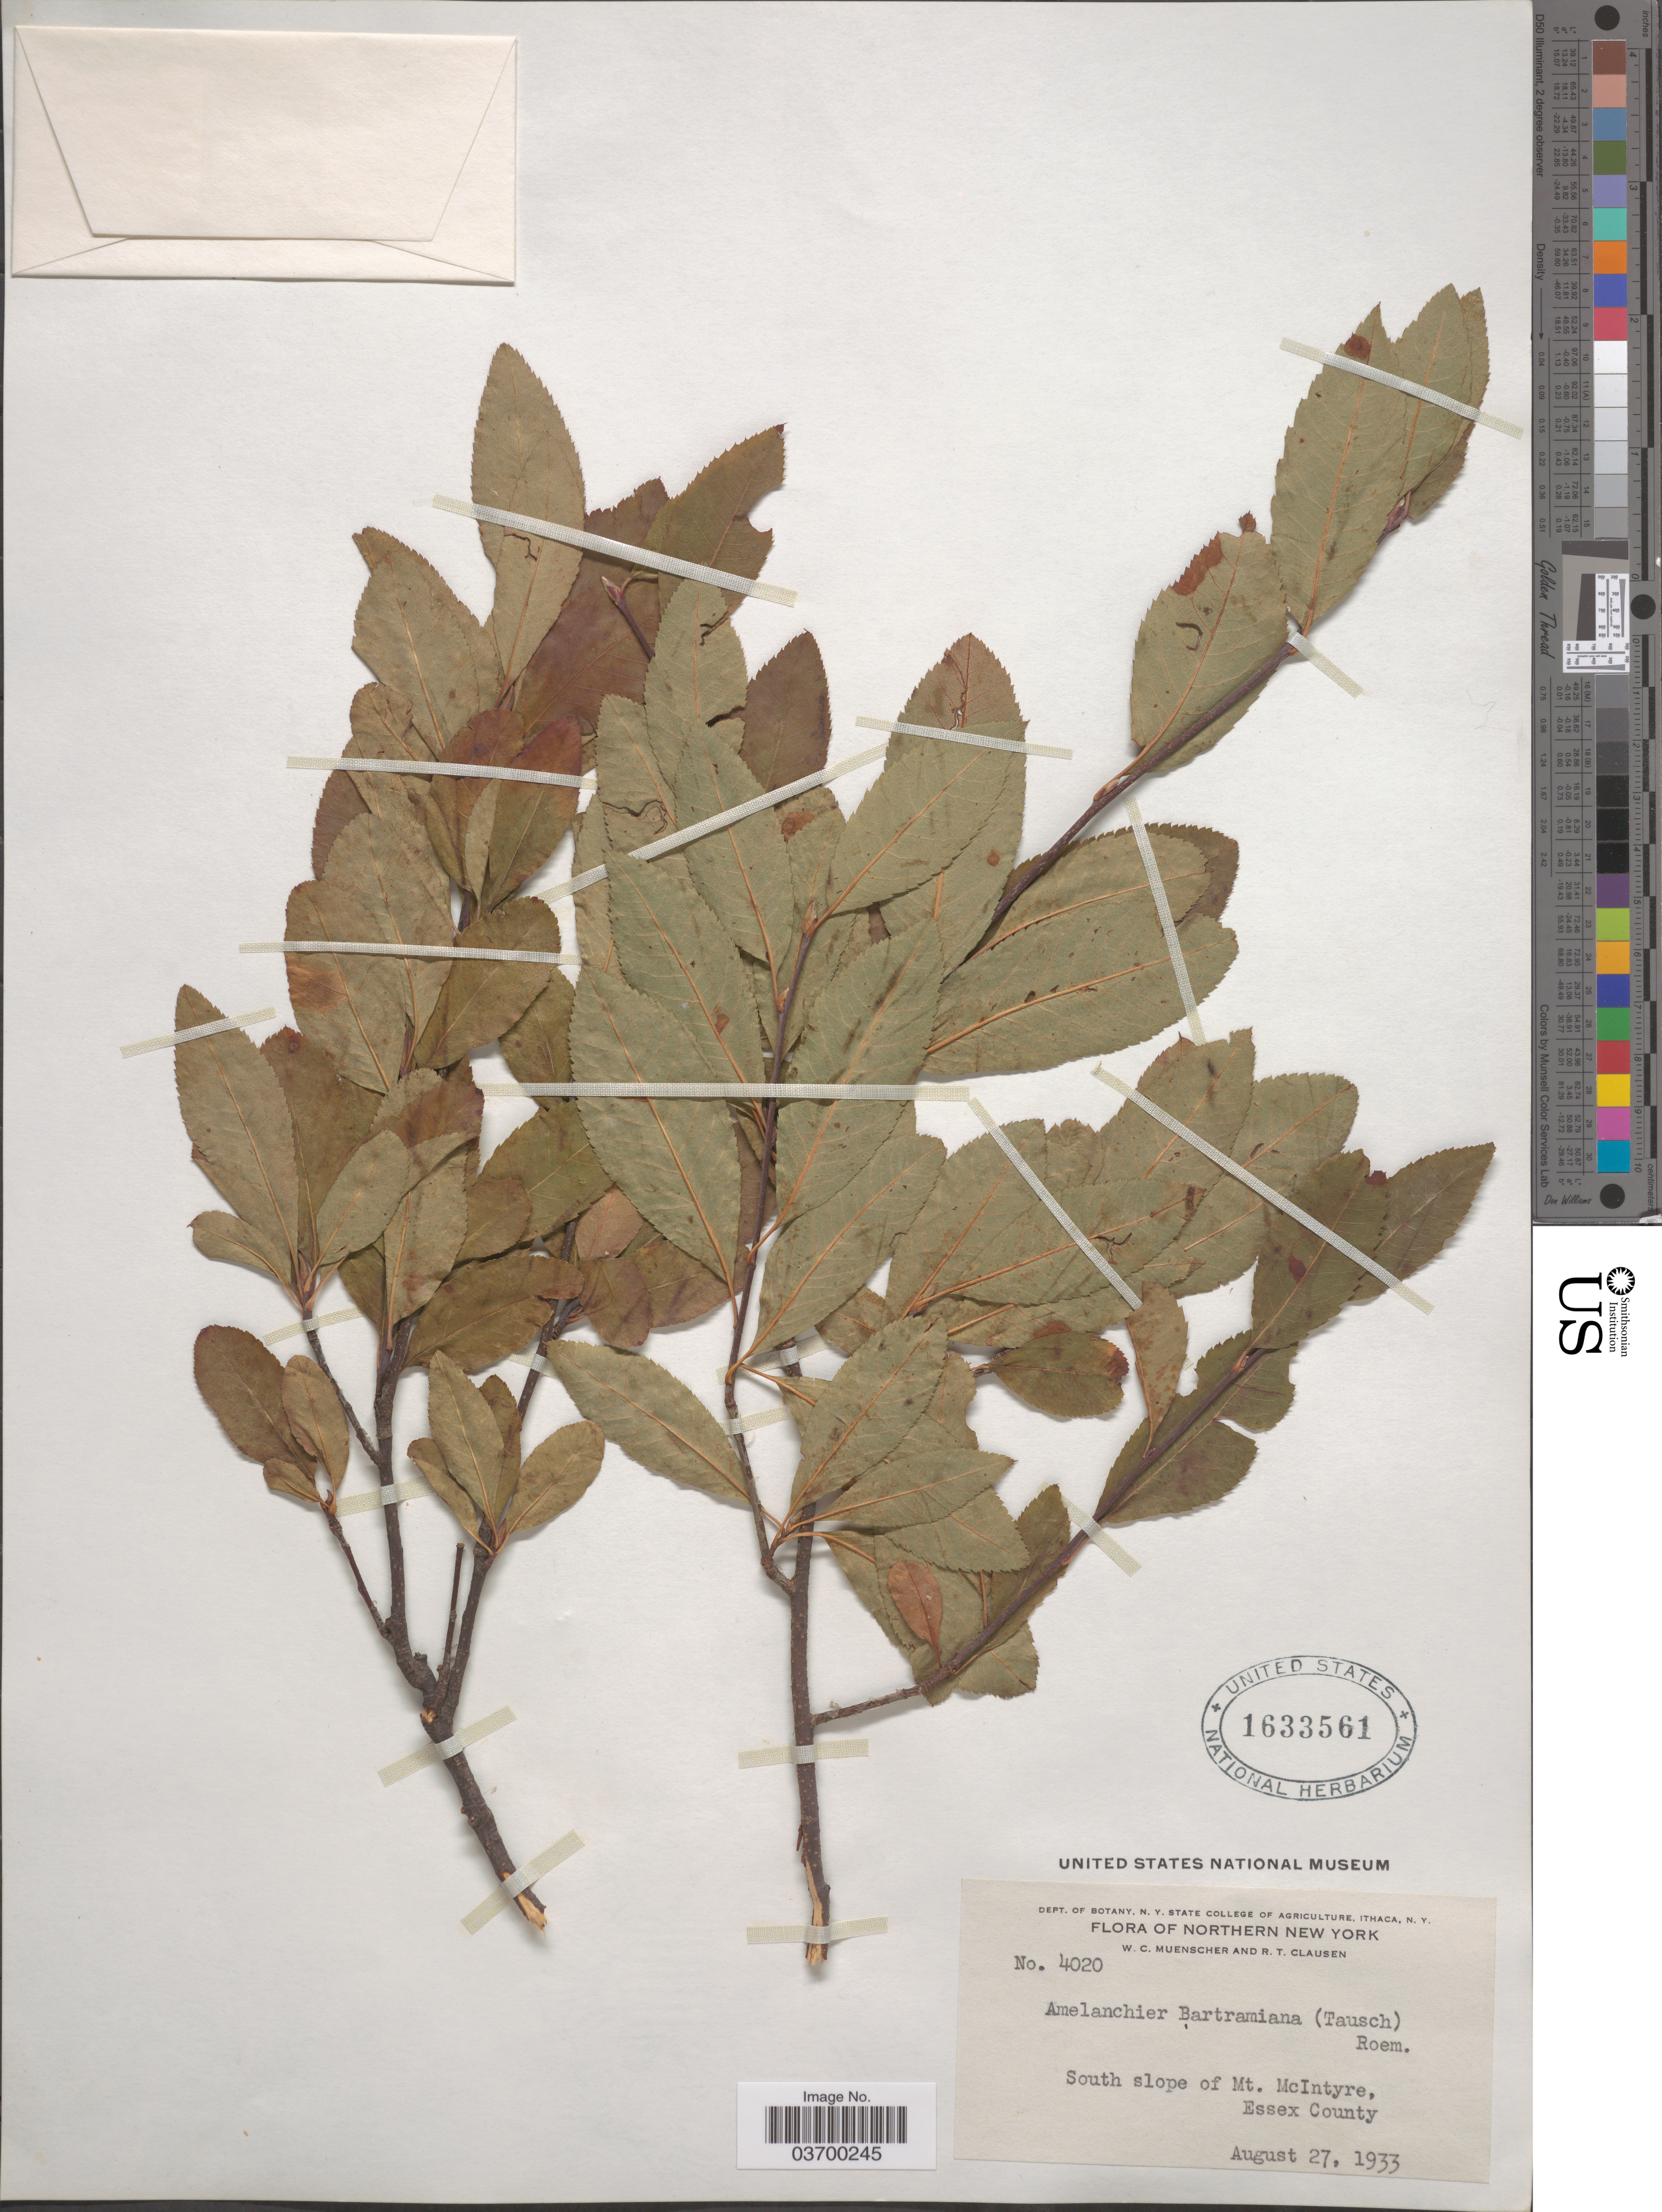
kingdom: Plantae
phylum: Tracheophyta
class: Magnoliopsida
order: Rosales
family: Rosaceae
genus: Amelanchier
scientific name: Amelanchier bartramiana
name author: (Tausch) M. Roem.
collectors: W. Muenscher & R. T. Clausen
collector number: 4020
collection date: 1933-08-27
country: United States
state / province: New York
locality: Northern New York. South slope of Mt. McIntyre, Essex County.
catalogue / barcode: US 1633561